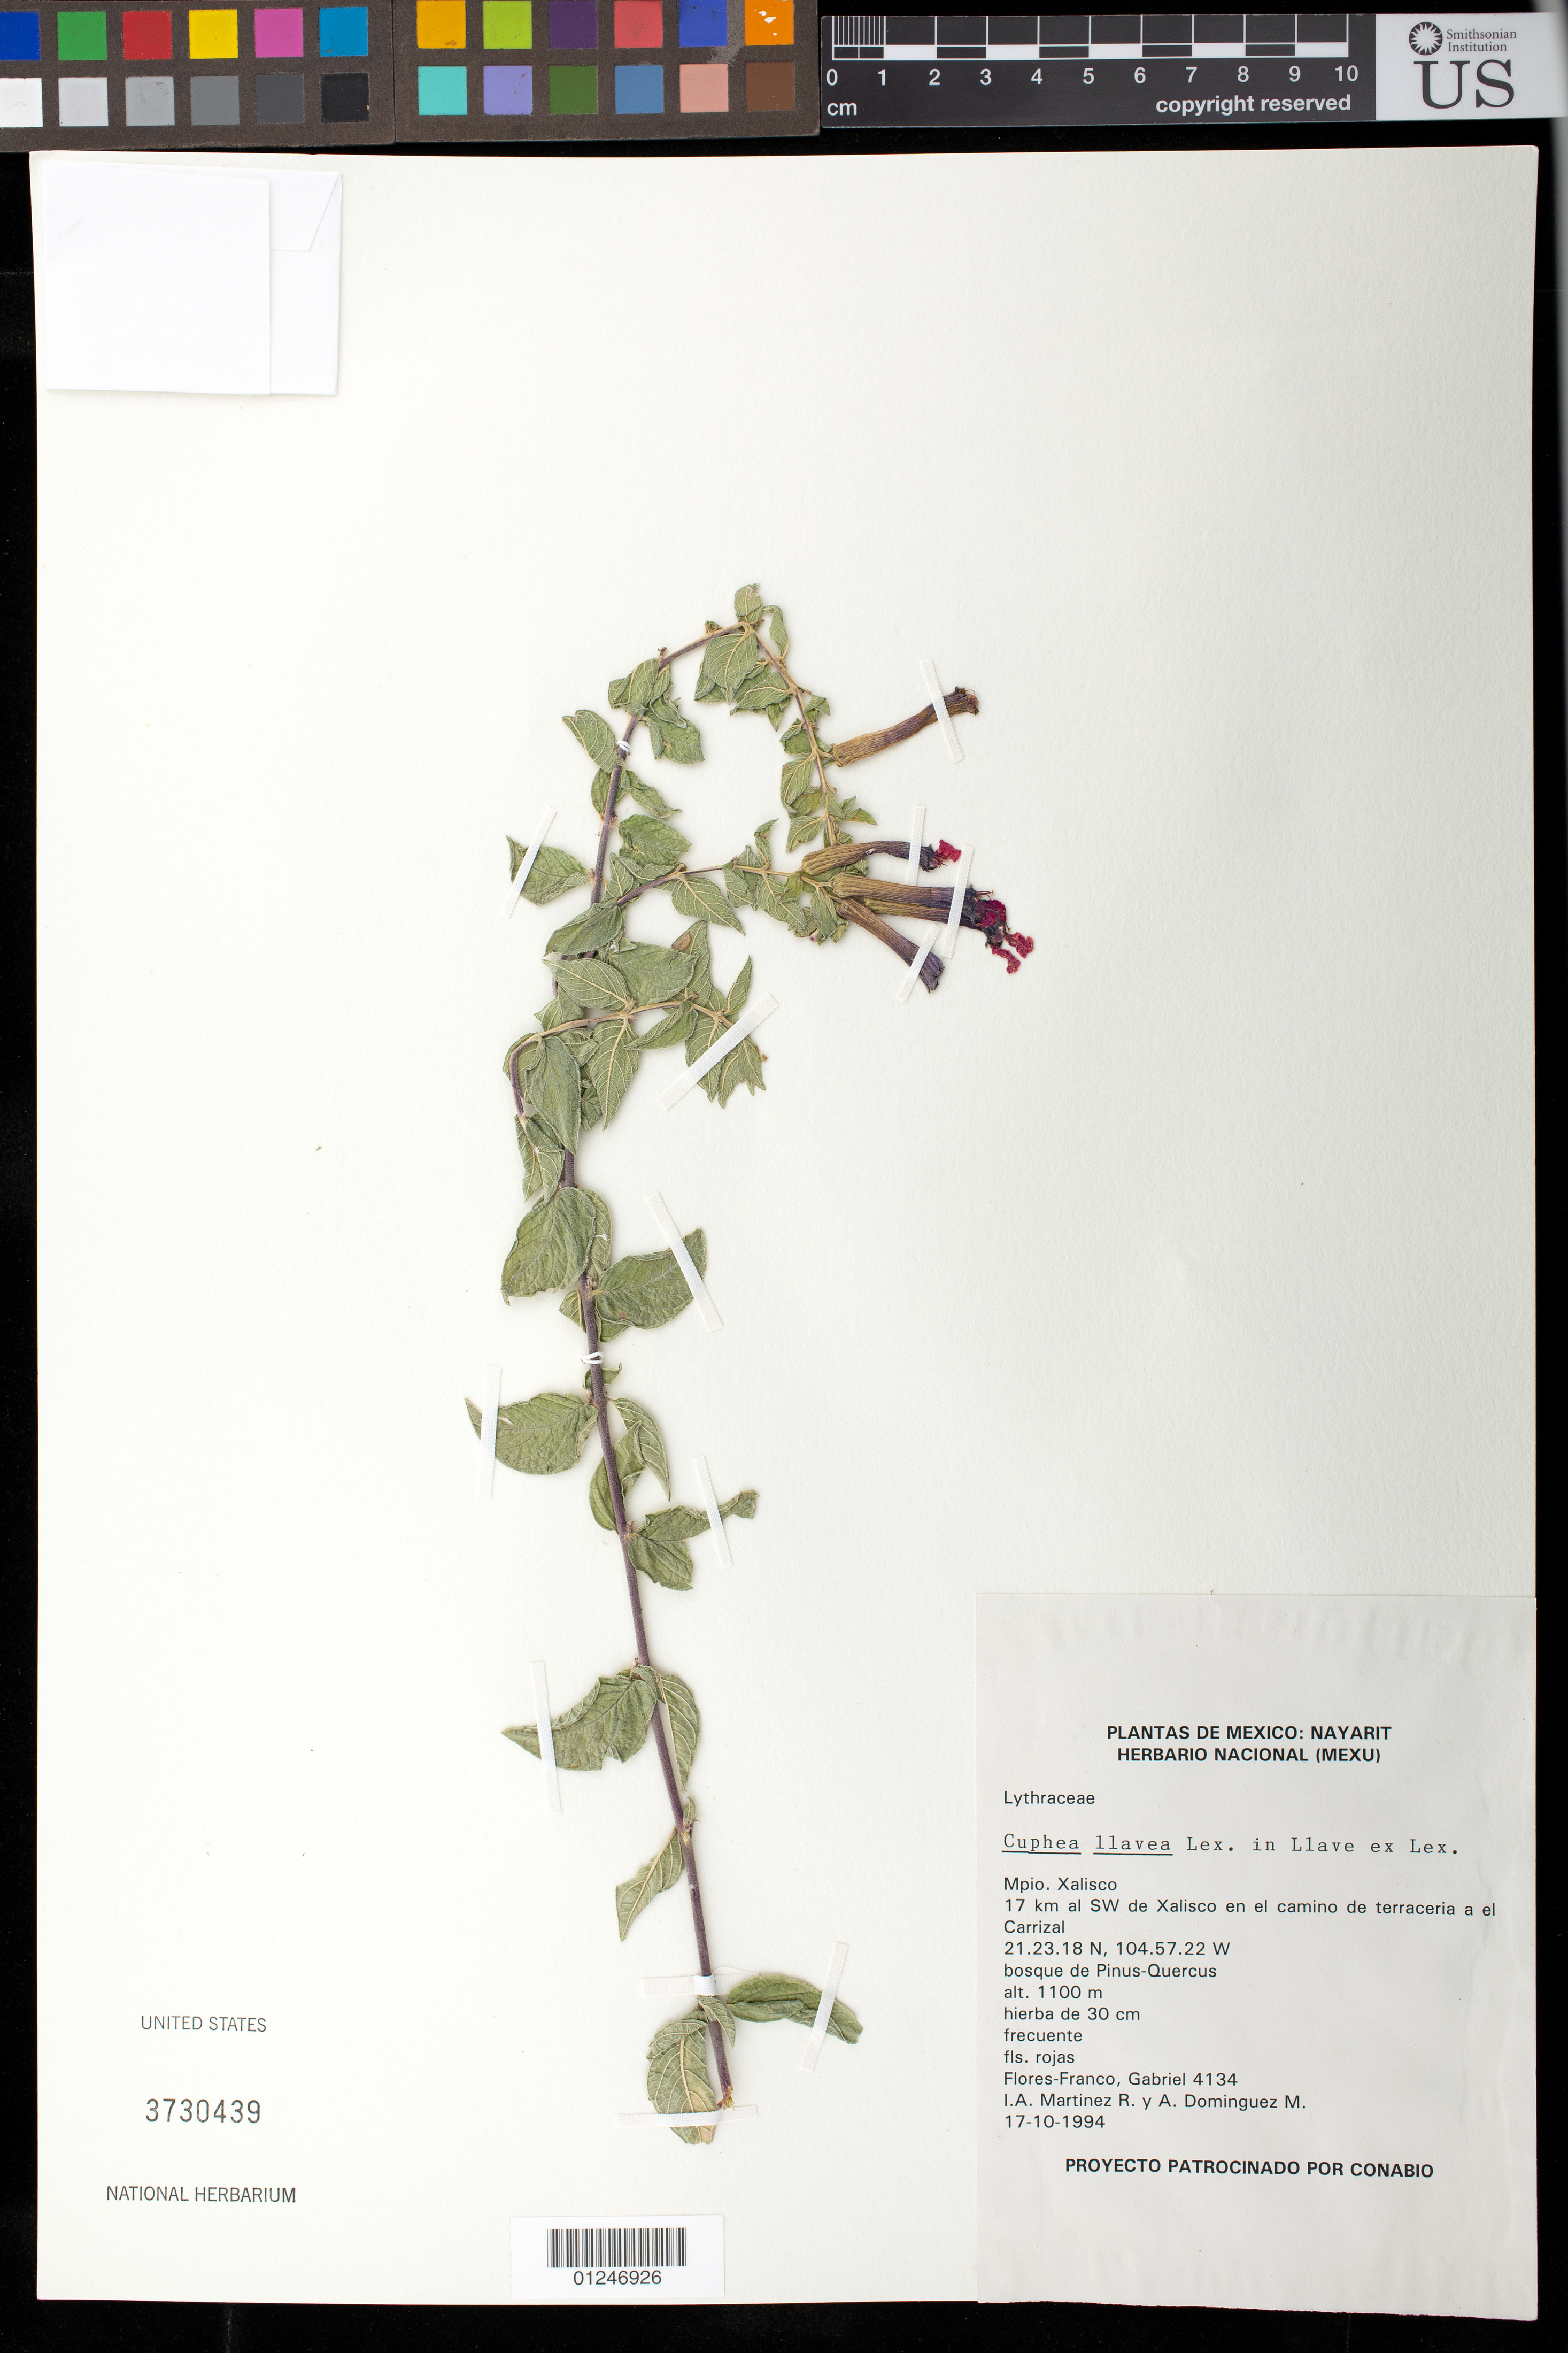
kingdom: Plantae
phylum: Tracheophyta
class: Magnoliopsida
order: Myrtales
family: Lythraceae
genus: Cuphea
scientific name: Cuphea llavea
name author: Lex.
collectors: G. Flores F., I. A. Martinez R. & A. Dominguez M.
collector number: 4134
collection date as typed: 17 Oct 1994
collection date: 1994-10-17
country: Mexico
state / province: Nayarit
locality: Mpio. Xalisco, 17 km al SW de Xalisco, en el camino de terraceria al Carrizal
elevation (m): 1100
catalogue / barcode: US 3730439